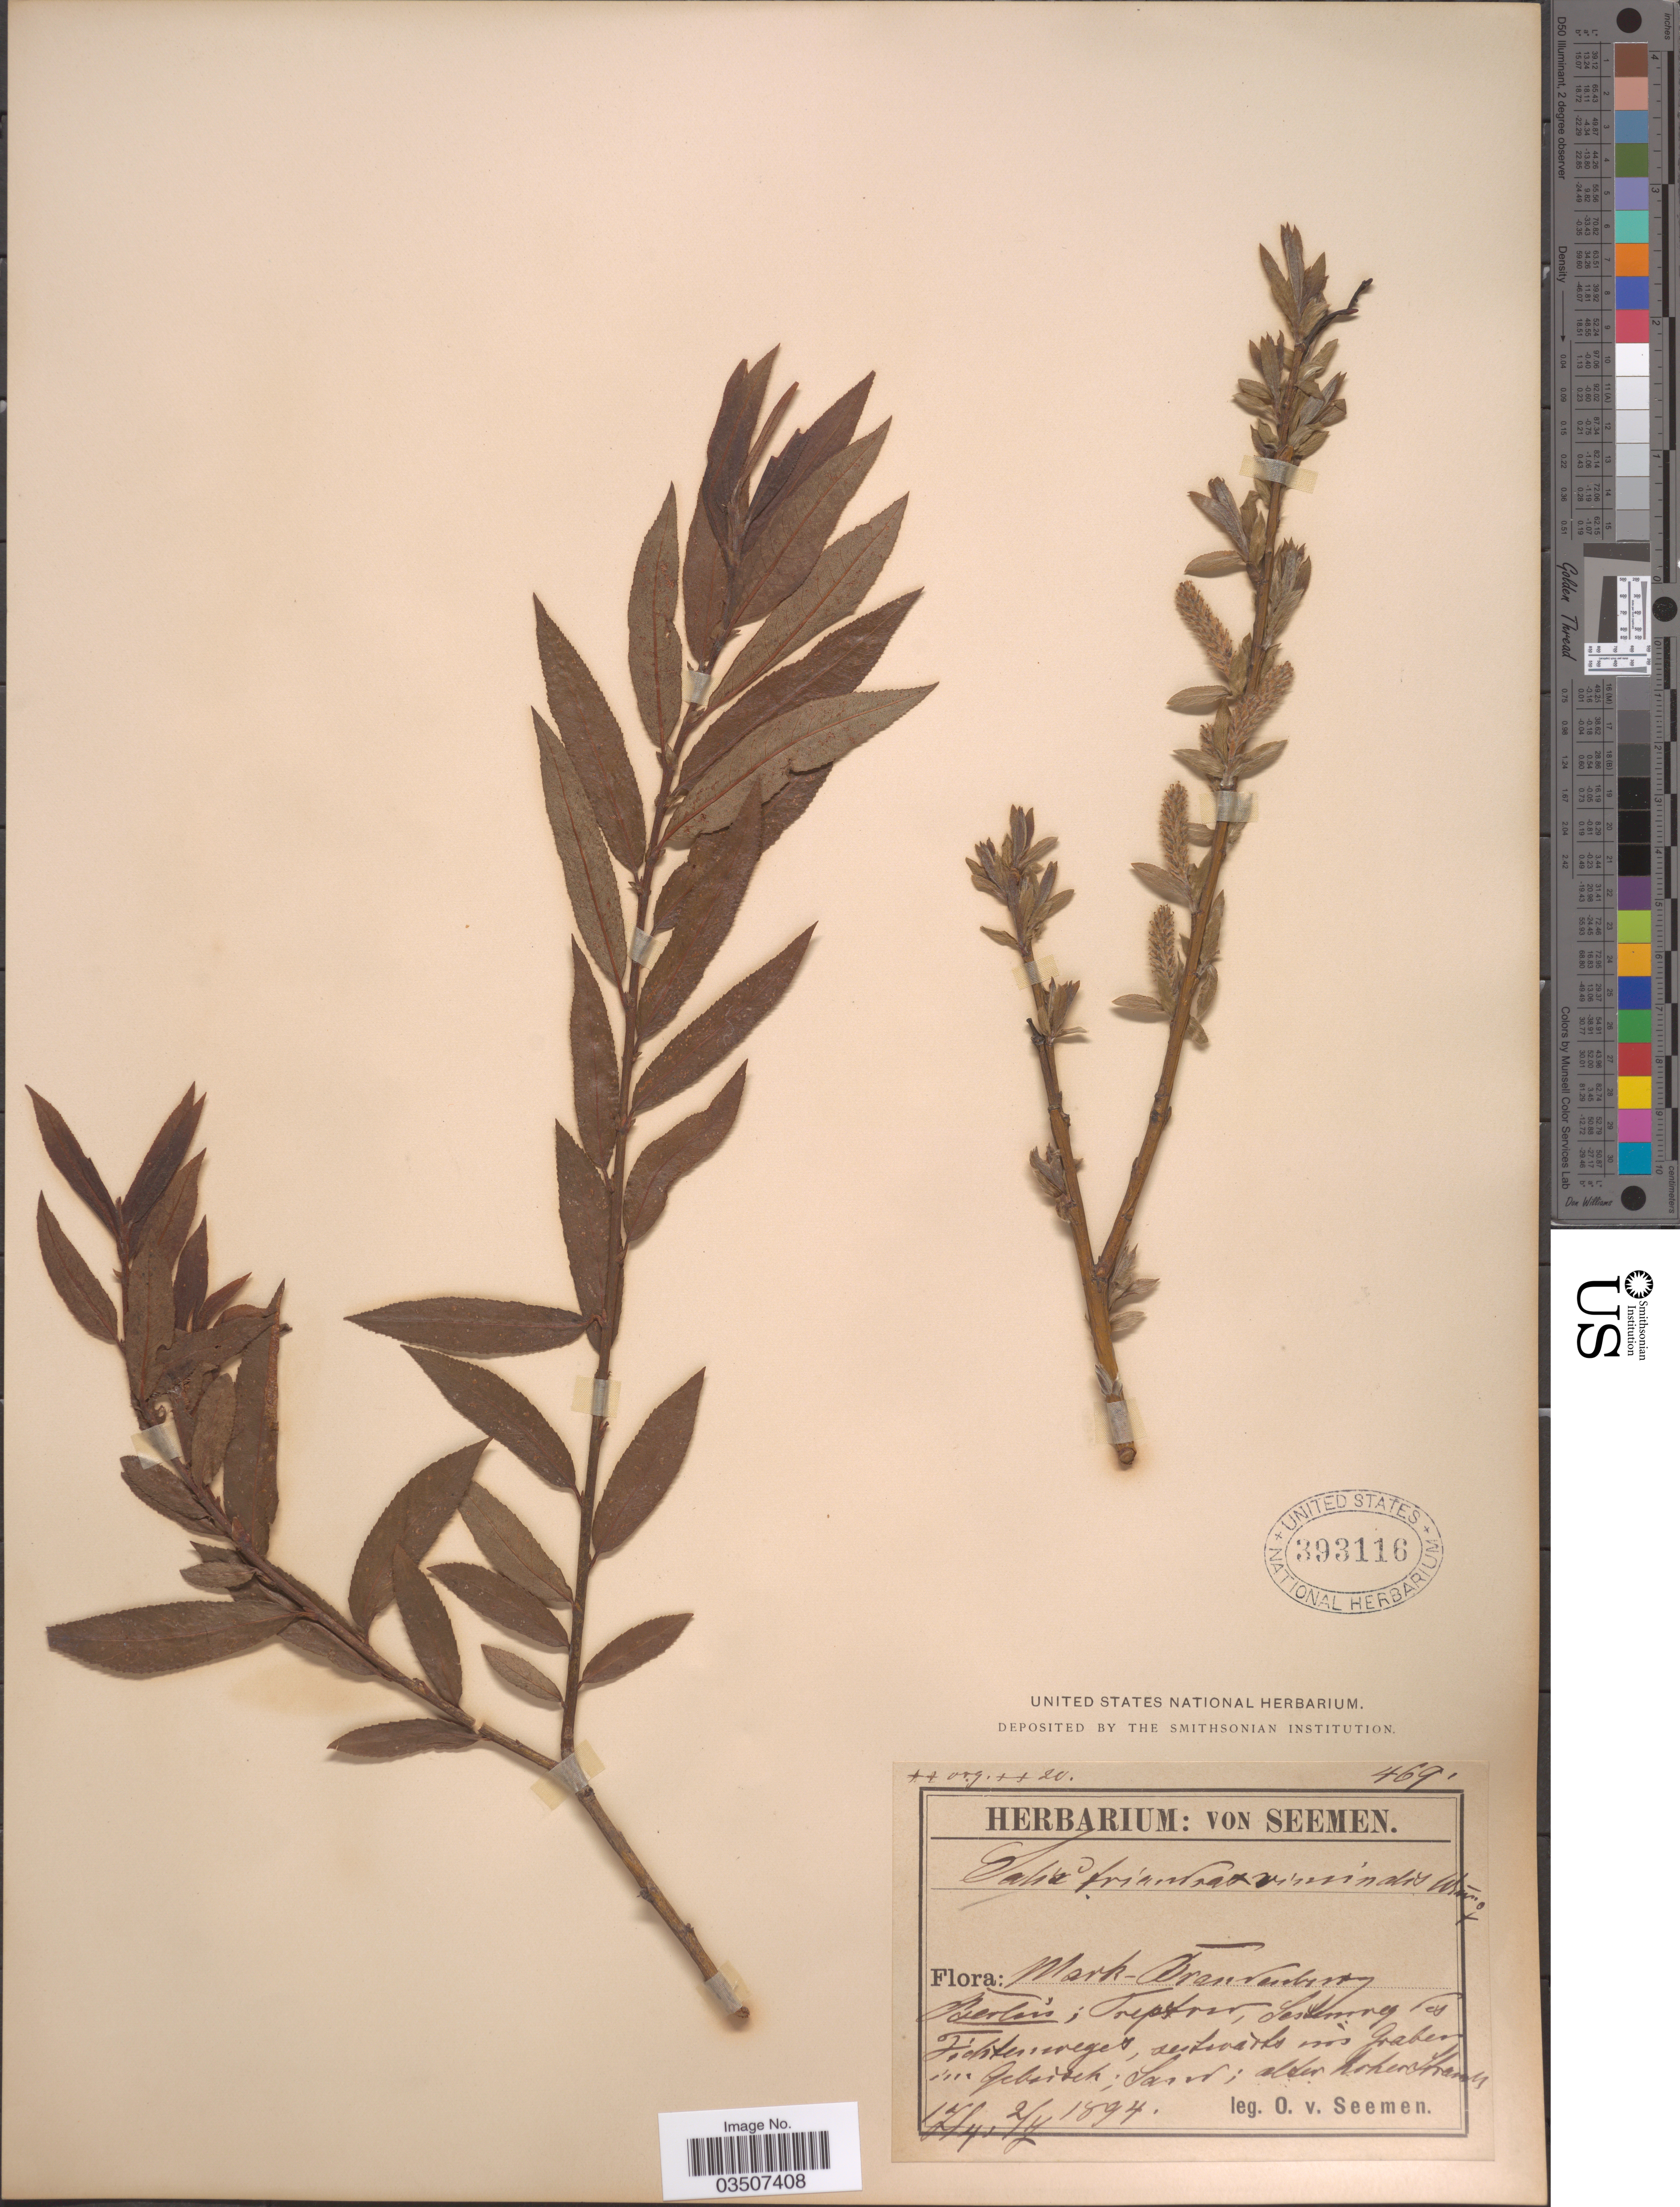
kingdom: Plantae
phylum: Tracheophyta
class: Magnoliopsida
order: Malpighiales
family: Salicaceae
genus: Salix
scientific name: Salix triandra x S. viminalis L.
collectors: K. O. von Seemen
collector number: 469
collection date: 1894-04-17/1894-07-02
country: Germany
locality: Mark-Brandenburg. Berlin; Treptow, Lestemnes des Fichtemvege, zesteva nos Graber im Gebusch; Sand; alder Loherstrands. [interpreted]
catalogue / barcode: US 393116